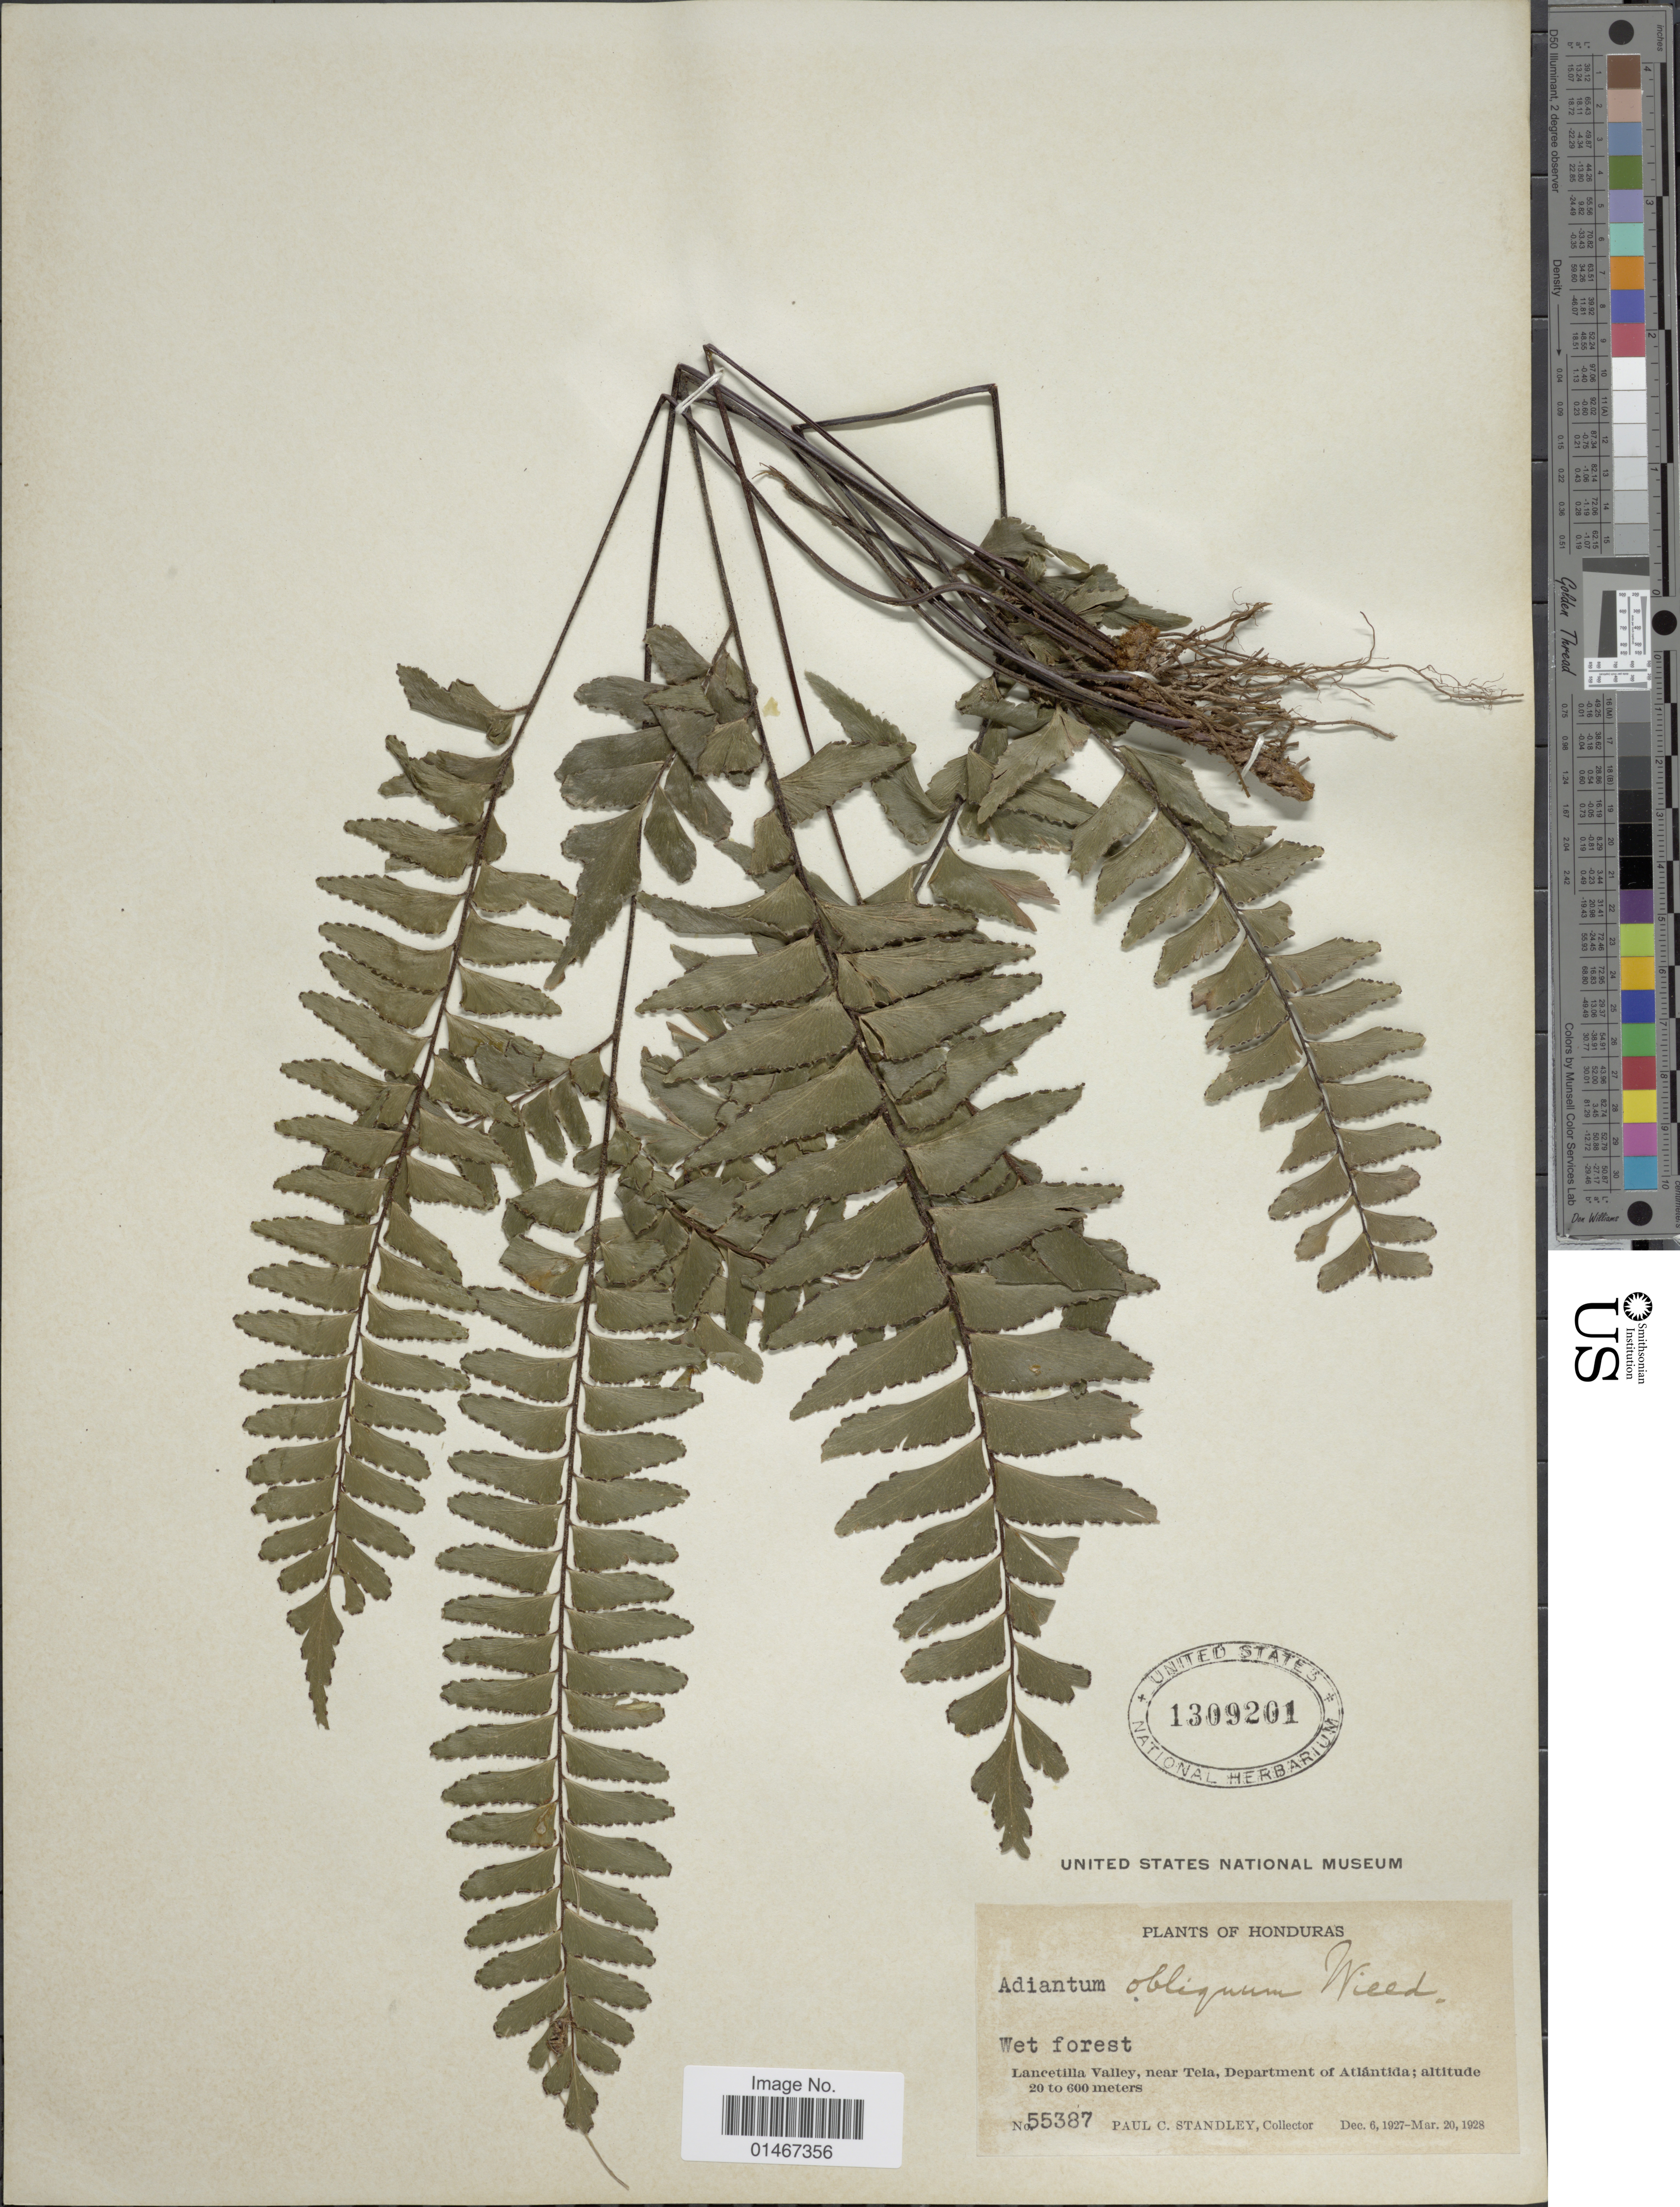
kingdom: Plantae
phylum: Tracheophyta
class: Polypodiopsida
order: Polypodiales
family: Pteridaceae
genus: Adiantum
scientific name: Adiantum obliquum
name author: Willd.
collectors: P. C. Standley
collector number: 55387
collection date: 1927-12-06/1928-03-20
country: Honduras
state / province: Atlántida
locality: Lancetilla Valley, near Tela, Department of Atlantida.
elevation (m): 20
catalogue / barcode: US 1309201